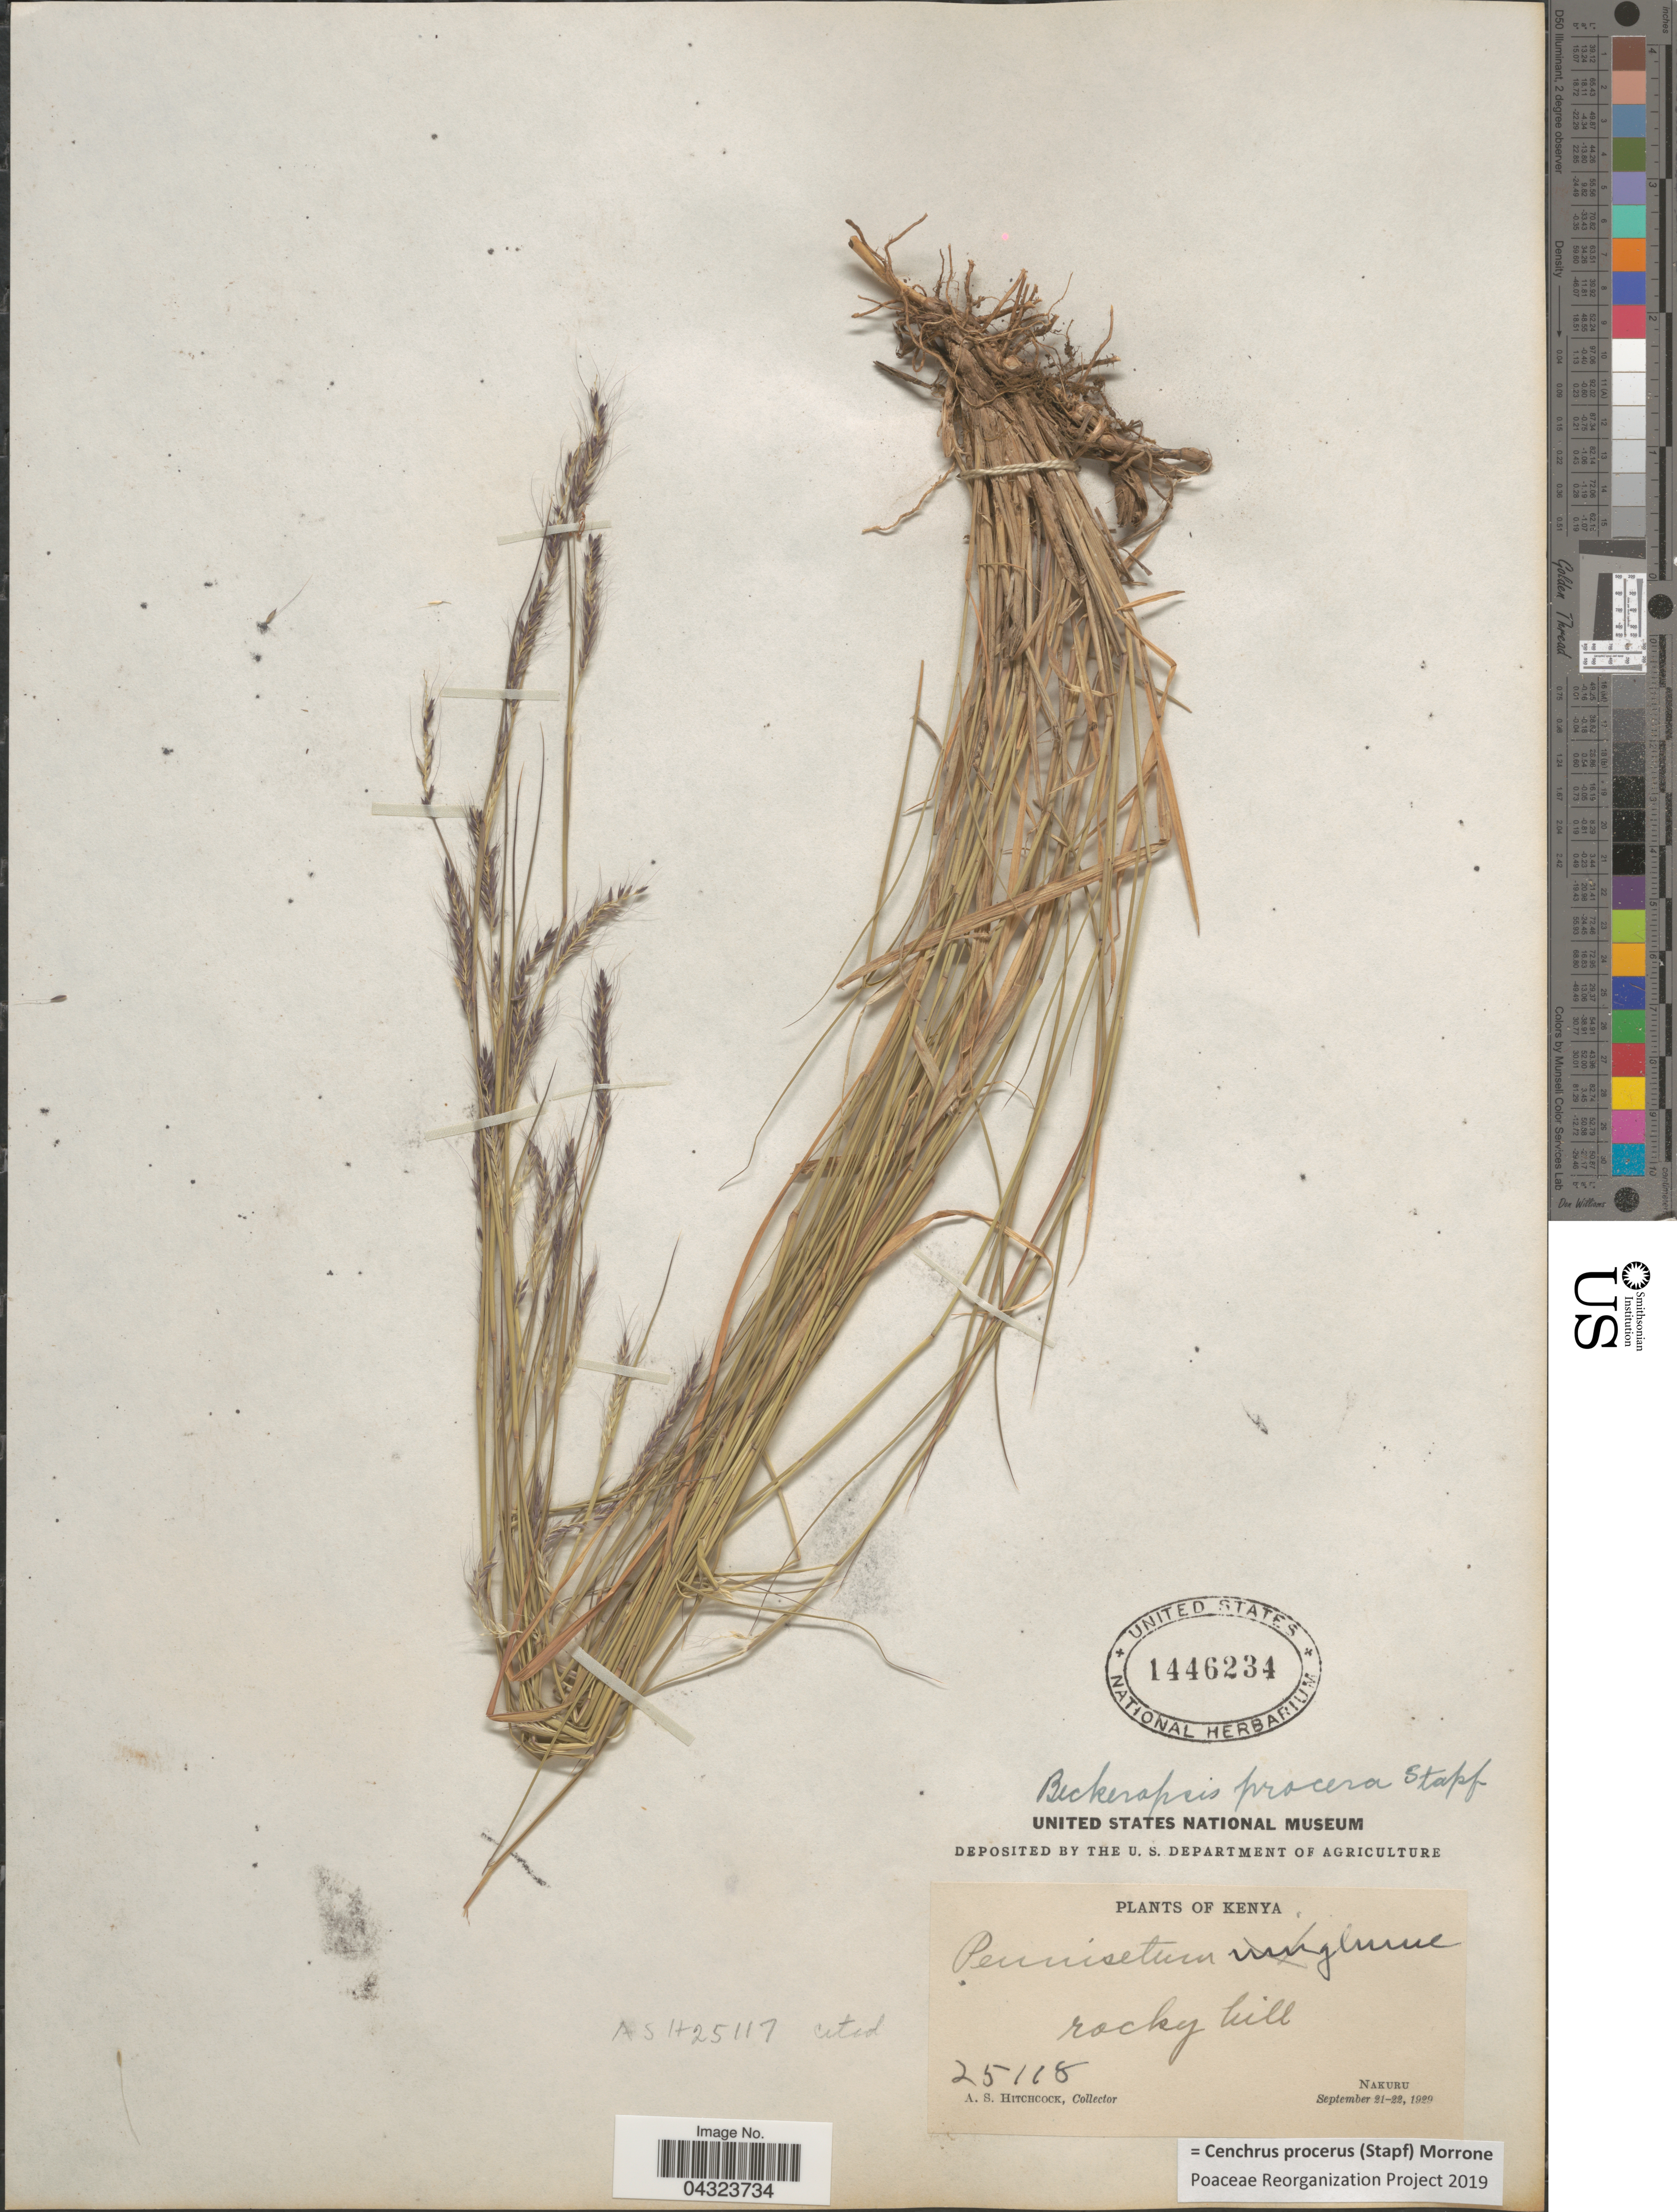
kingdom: Plantae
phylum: Tracheophyta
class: Liliopsida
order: Poales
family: Poaceae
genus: Cenchrus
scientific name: Cenchrus procerus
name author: (Stapf) Morrone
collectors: A. S. Hitchcock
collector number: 25115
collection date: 1929-09-21/1929-09-22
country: Kenya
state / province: Nakuru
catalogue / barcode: US 1446234